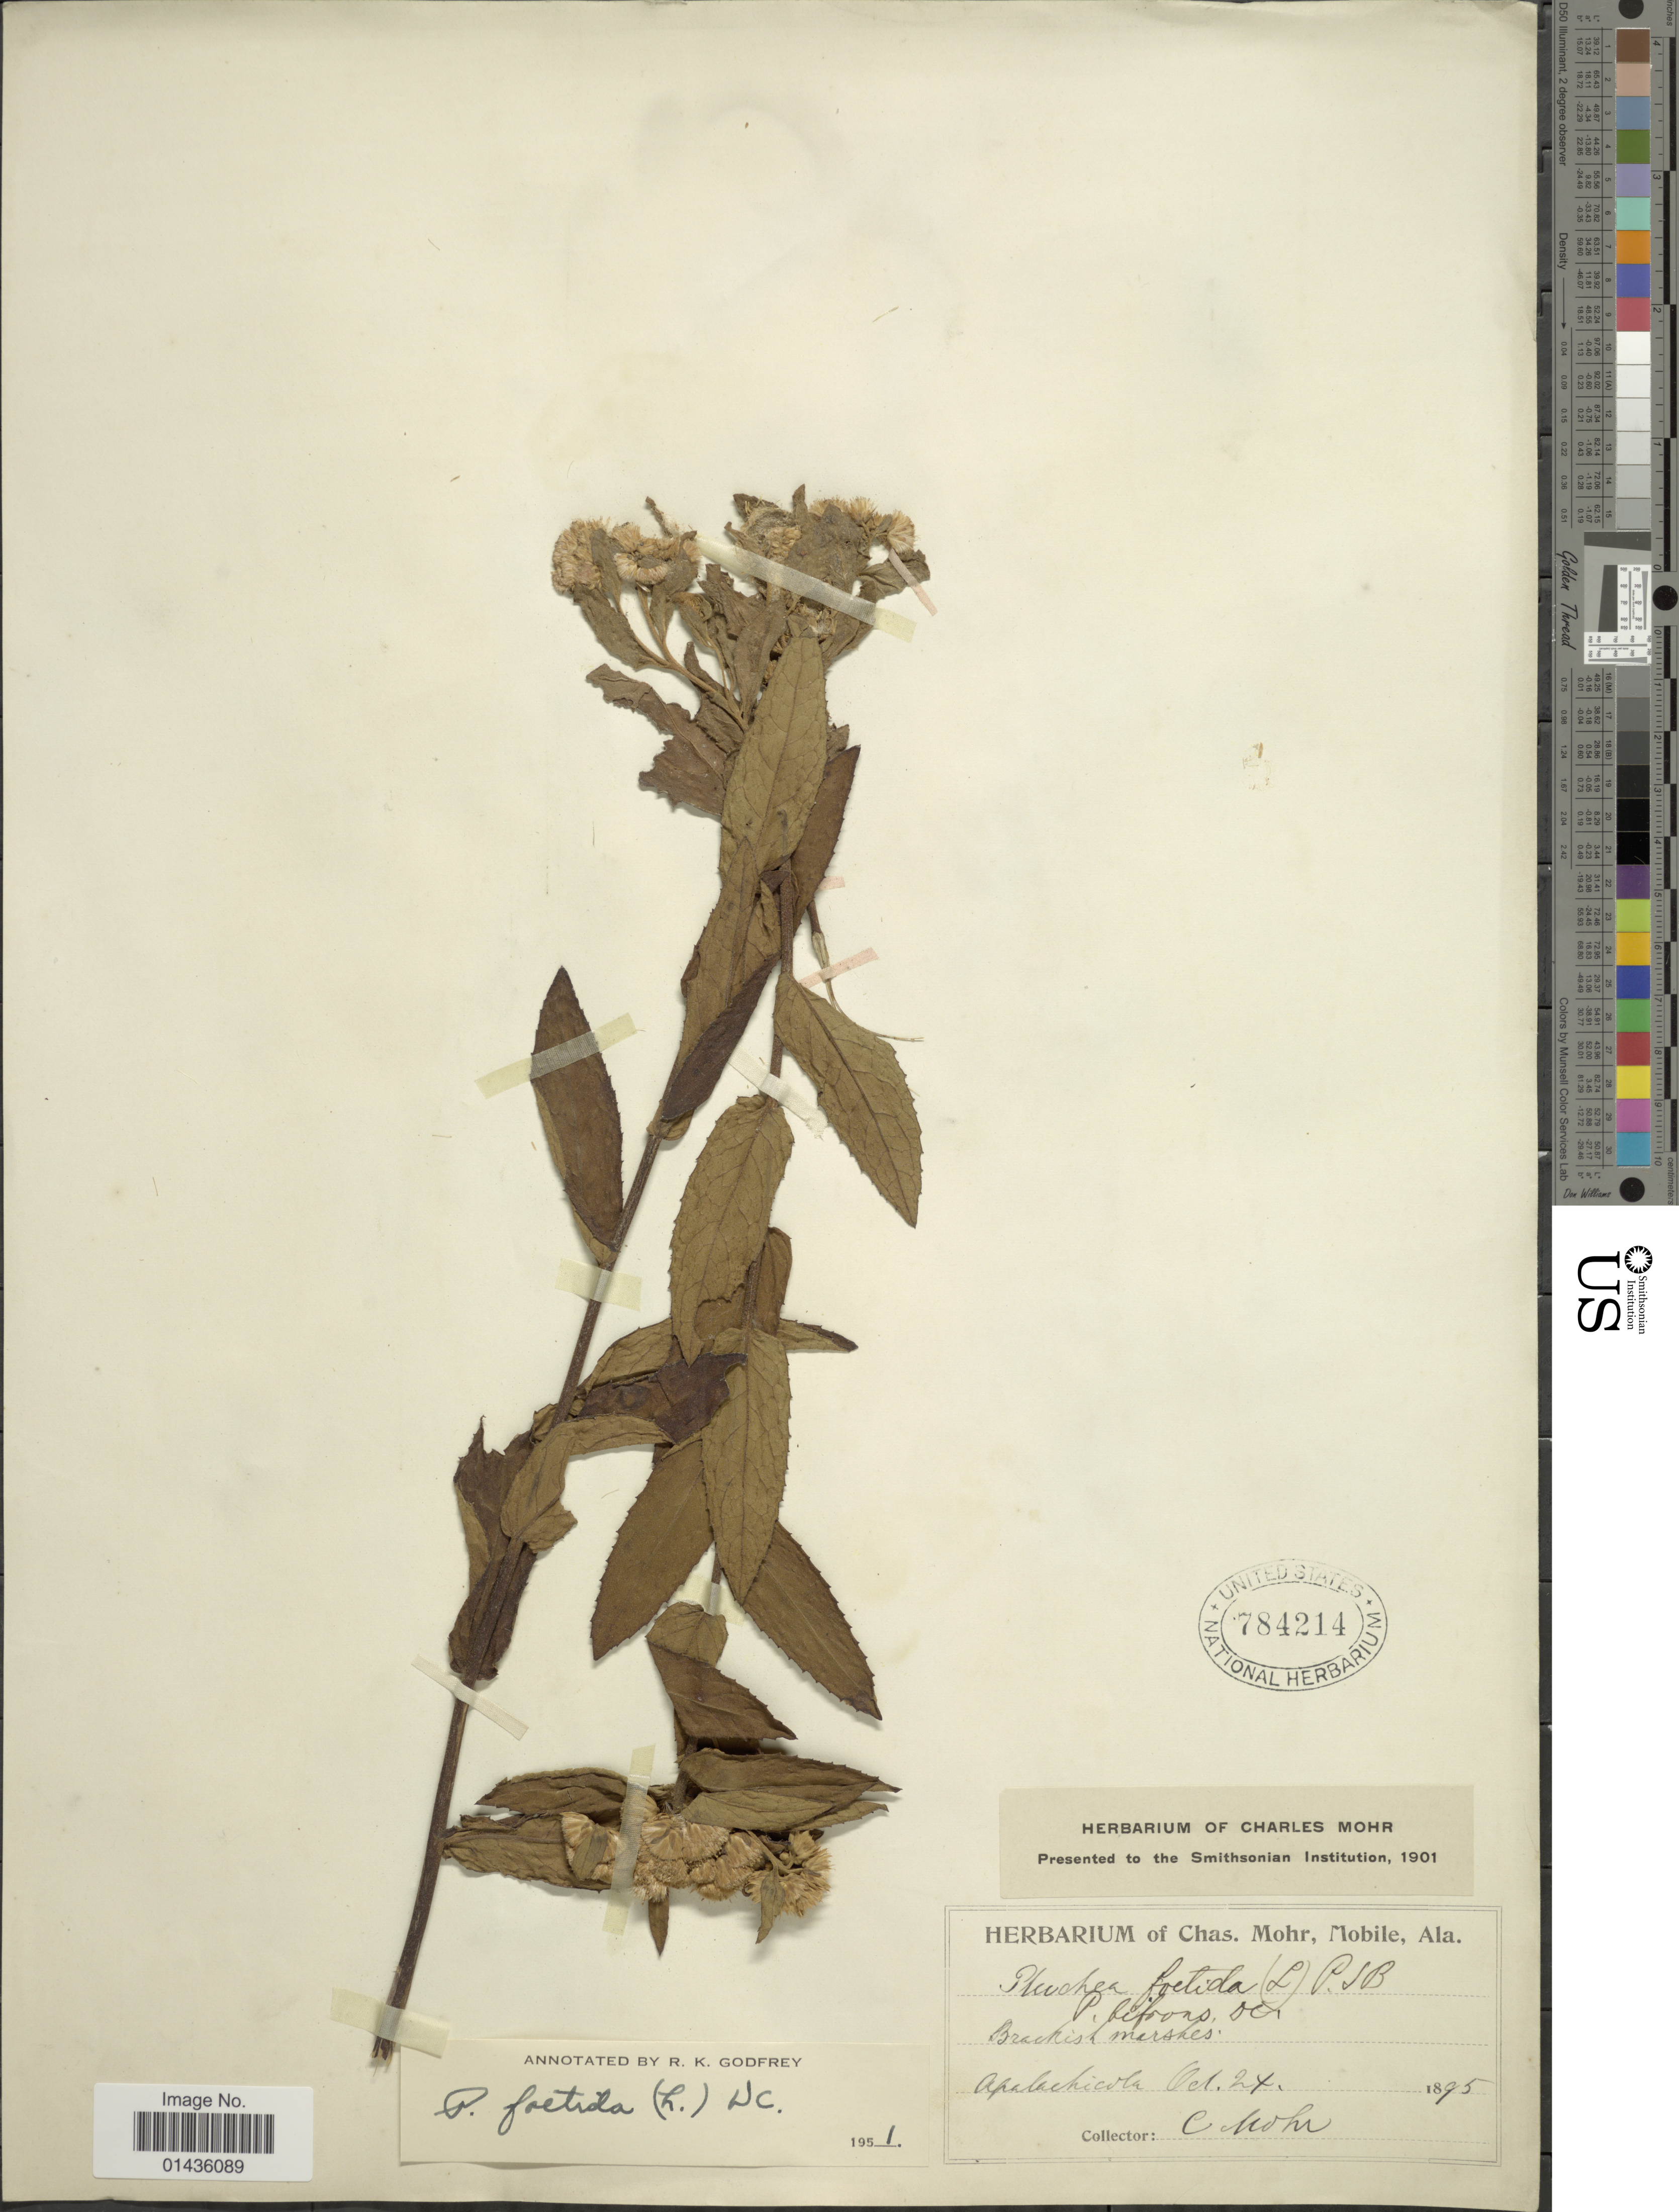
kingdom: Plantae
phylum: Tracheophyta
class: Magnoliopsida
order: Asterales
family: Asteraceae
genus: Pluchea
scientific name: Pluchea foetida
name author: (L.) DC.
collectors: Mohr, C. T. (herbarium)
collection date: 1895-10-24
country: United States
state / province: Florida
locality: Apalachicola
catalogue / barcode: US 784214